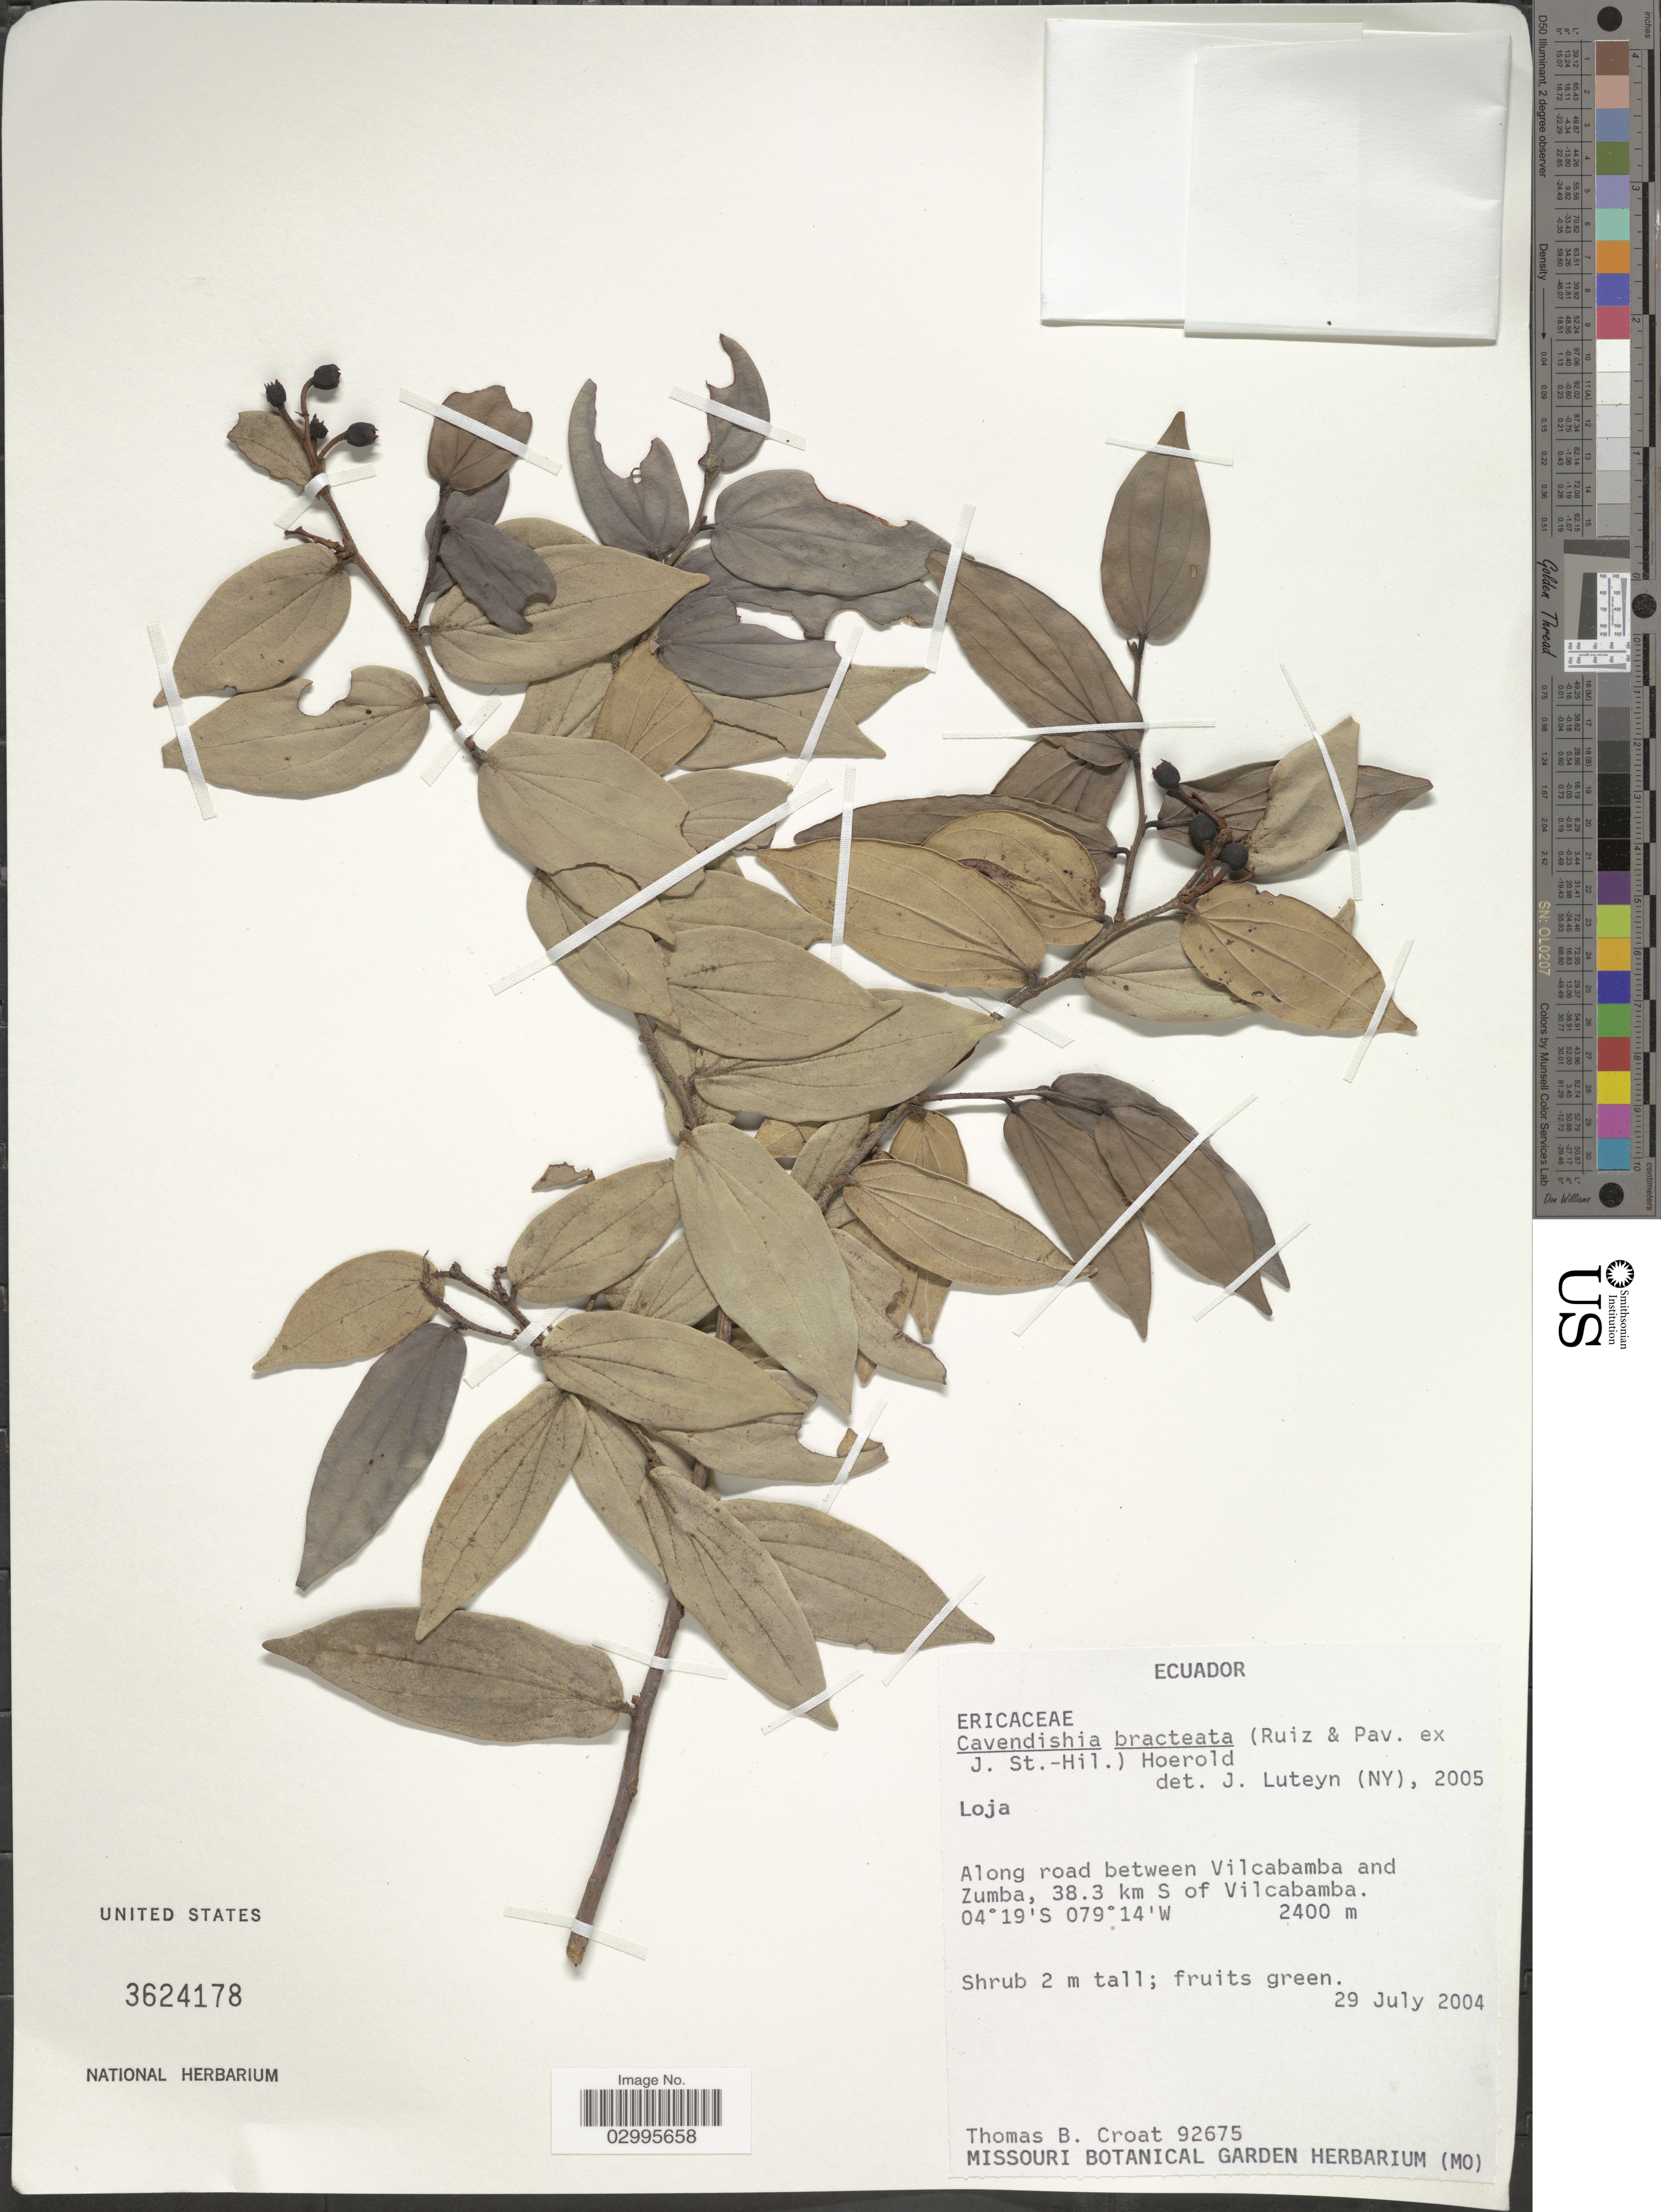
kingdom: Plantae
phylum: Tracheophyta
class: Magnoliopsida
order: Ericales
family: Ericaceae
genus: Cavendishia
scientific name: Cavendishia bracteata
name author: (Ruiz & Pav. ex J. St.-Hil.) Hoerold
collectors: T. B. Croat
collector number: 92675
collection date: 2004-07-29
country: Ecuador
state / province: Loja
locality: Along road between Vilcabamba and Zumba, 38.3 km S of Vilcabamba.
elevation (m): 2400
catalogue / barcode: US 3624178